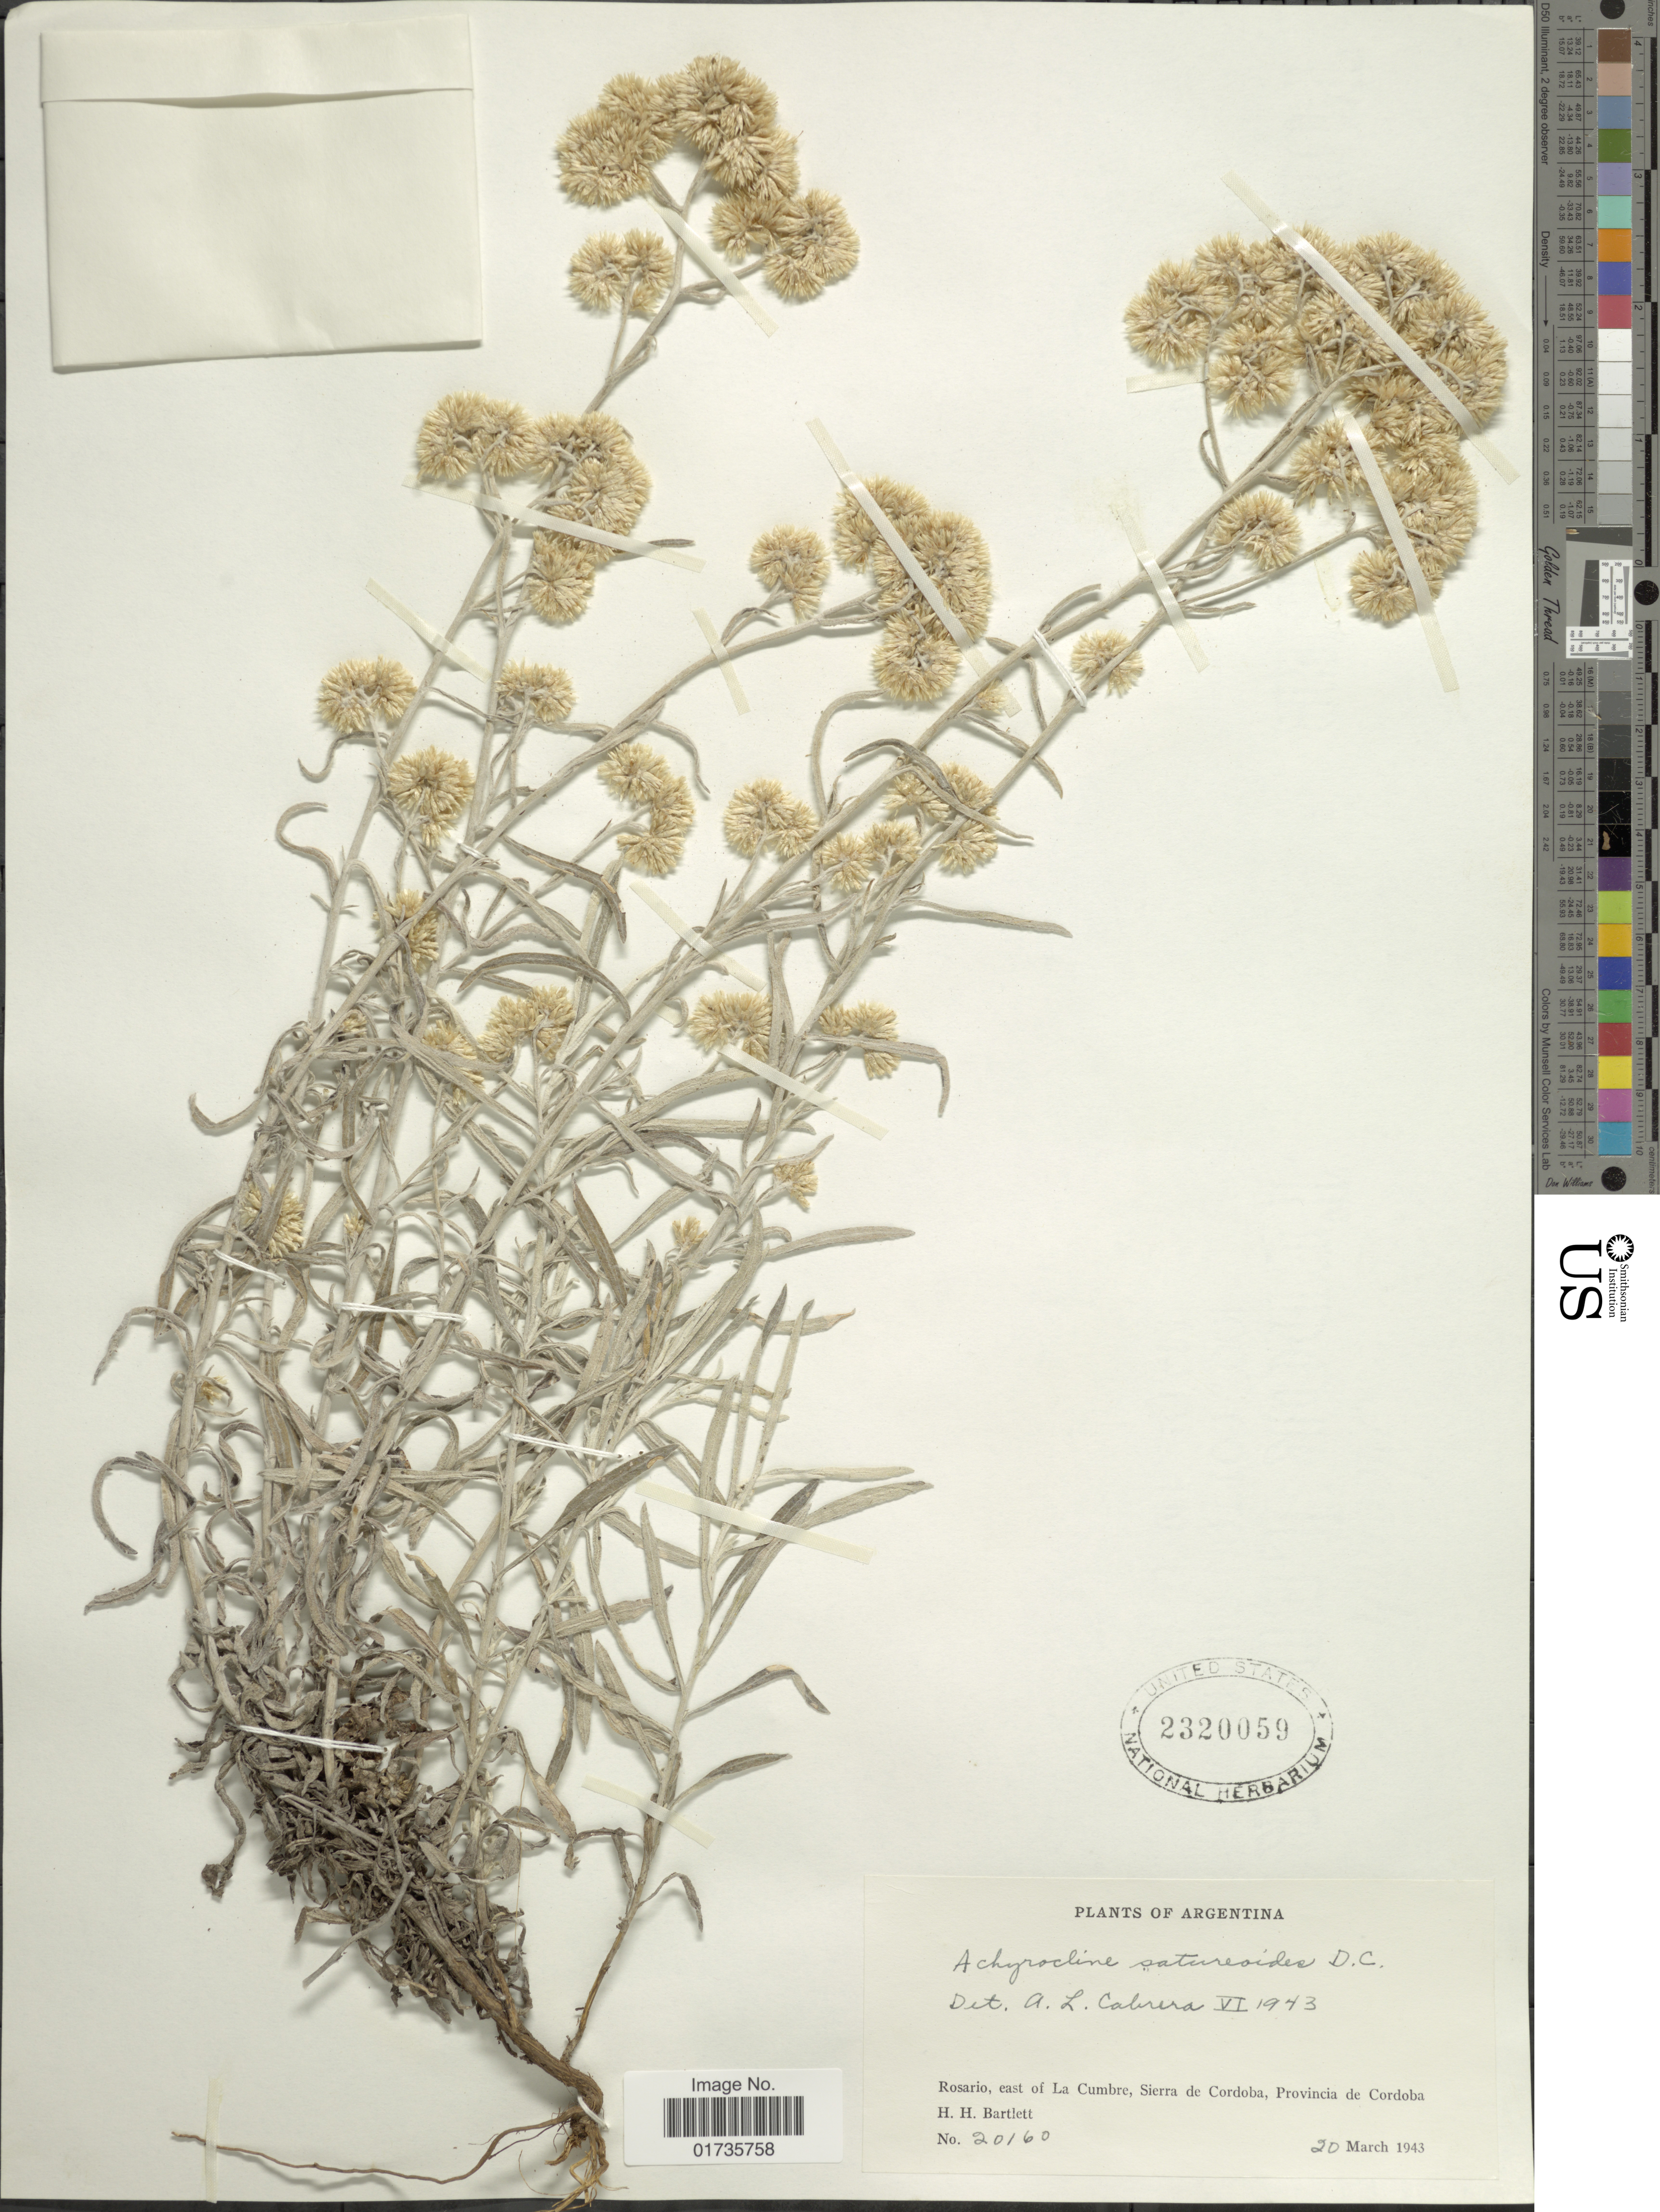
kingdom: Plantae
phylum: Tracheophyta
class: Magnoliopsida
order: Asterales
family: Asteraceae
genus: Achyrocline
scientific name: Achyrocline satureioides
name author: (Lam.) DC.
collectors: H. H. Bartlett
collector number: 20160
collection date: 1943-03-20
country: Argentina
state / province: Cordoba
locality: Rosario, east of La Cumbre , Sierra de Cordoba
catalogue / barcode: US 2320059